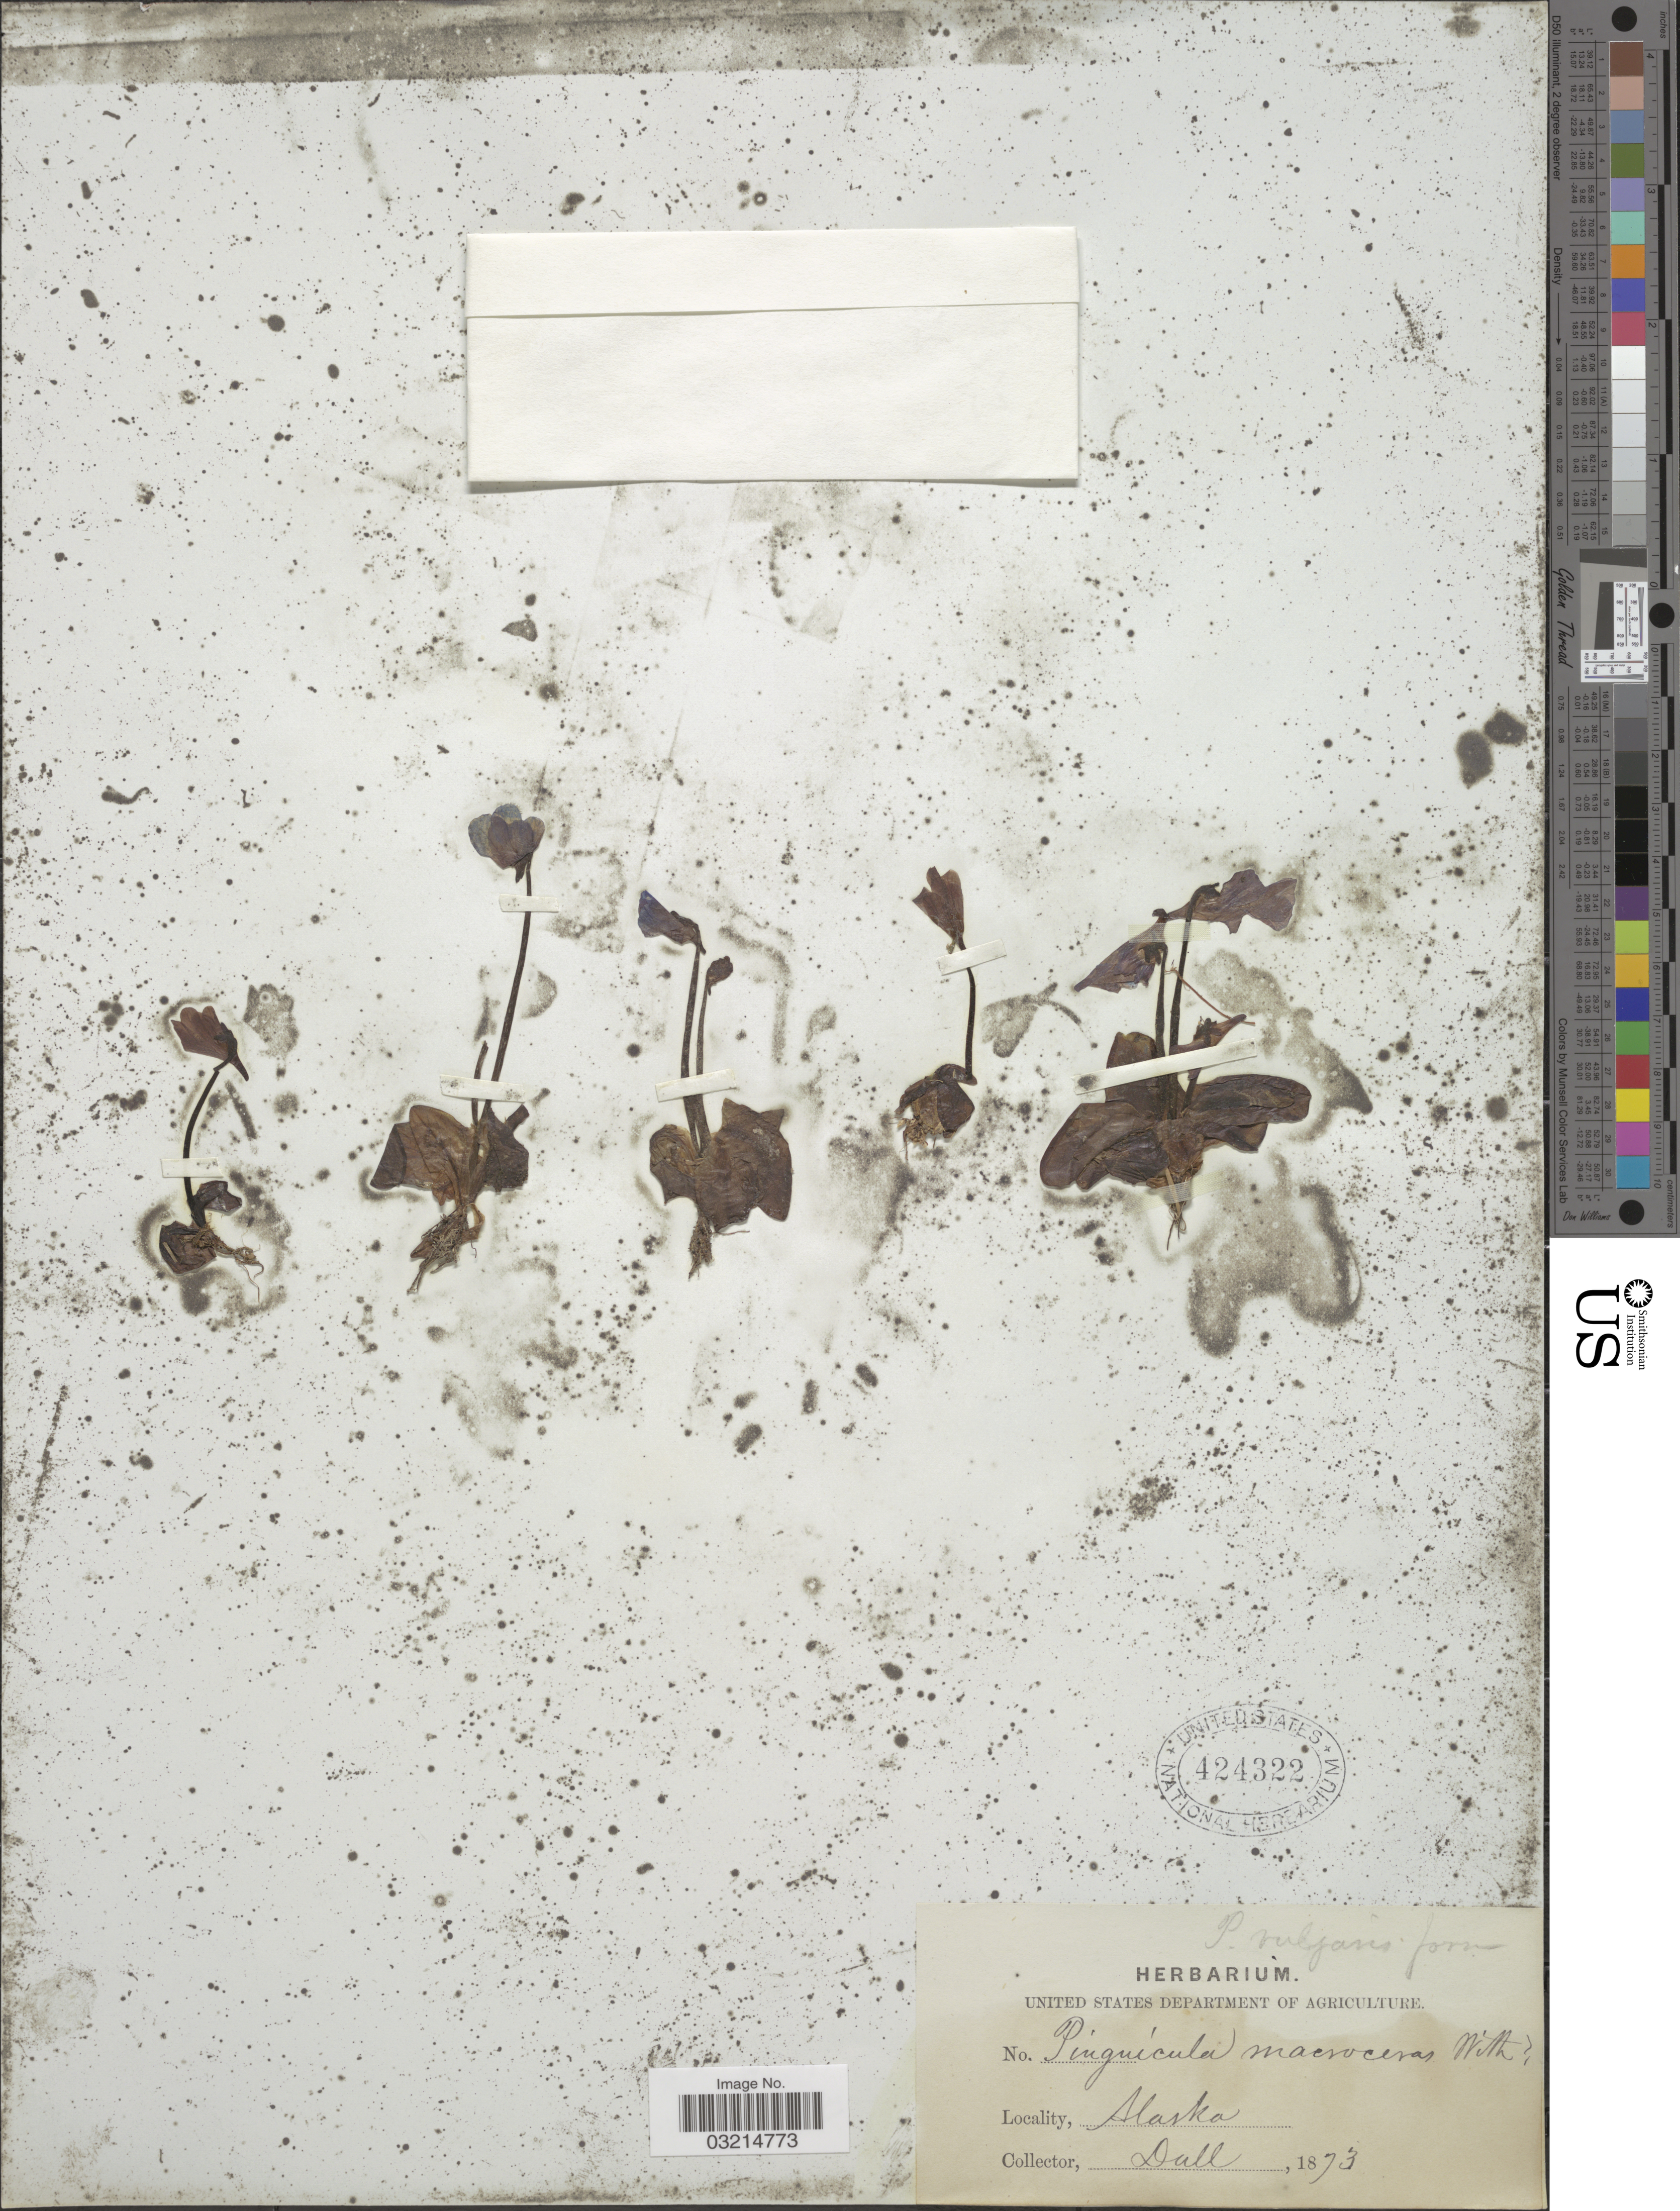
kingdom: Plantae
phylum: Tracheophyta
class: Magnoliopsida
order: Lamiales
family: Lentibulariaceae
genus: Pinguicula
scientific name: Pinguicula macroceras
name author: Pall. ex Link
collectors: -. Dall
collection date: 1873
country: United States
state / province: Alaska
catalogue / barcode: US 424322